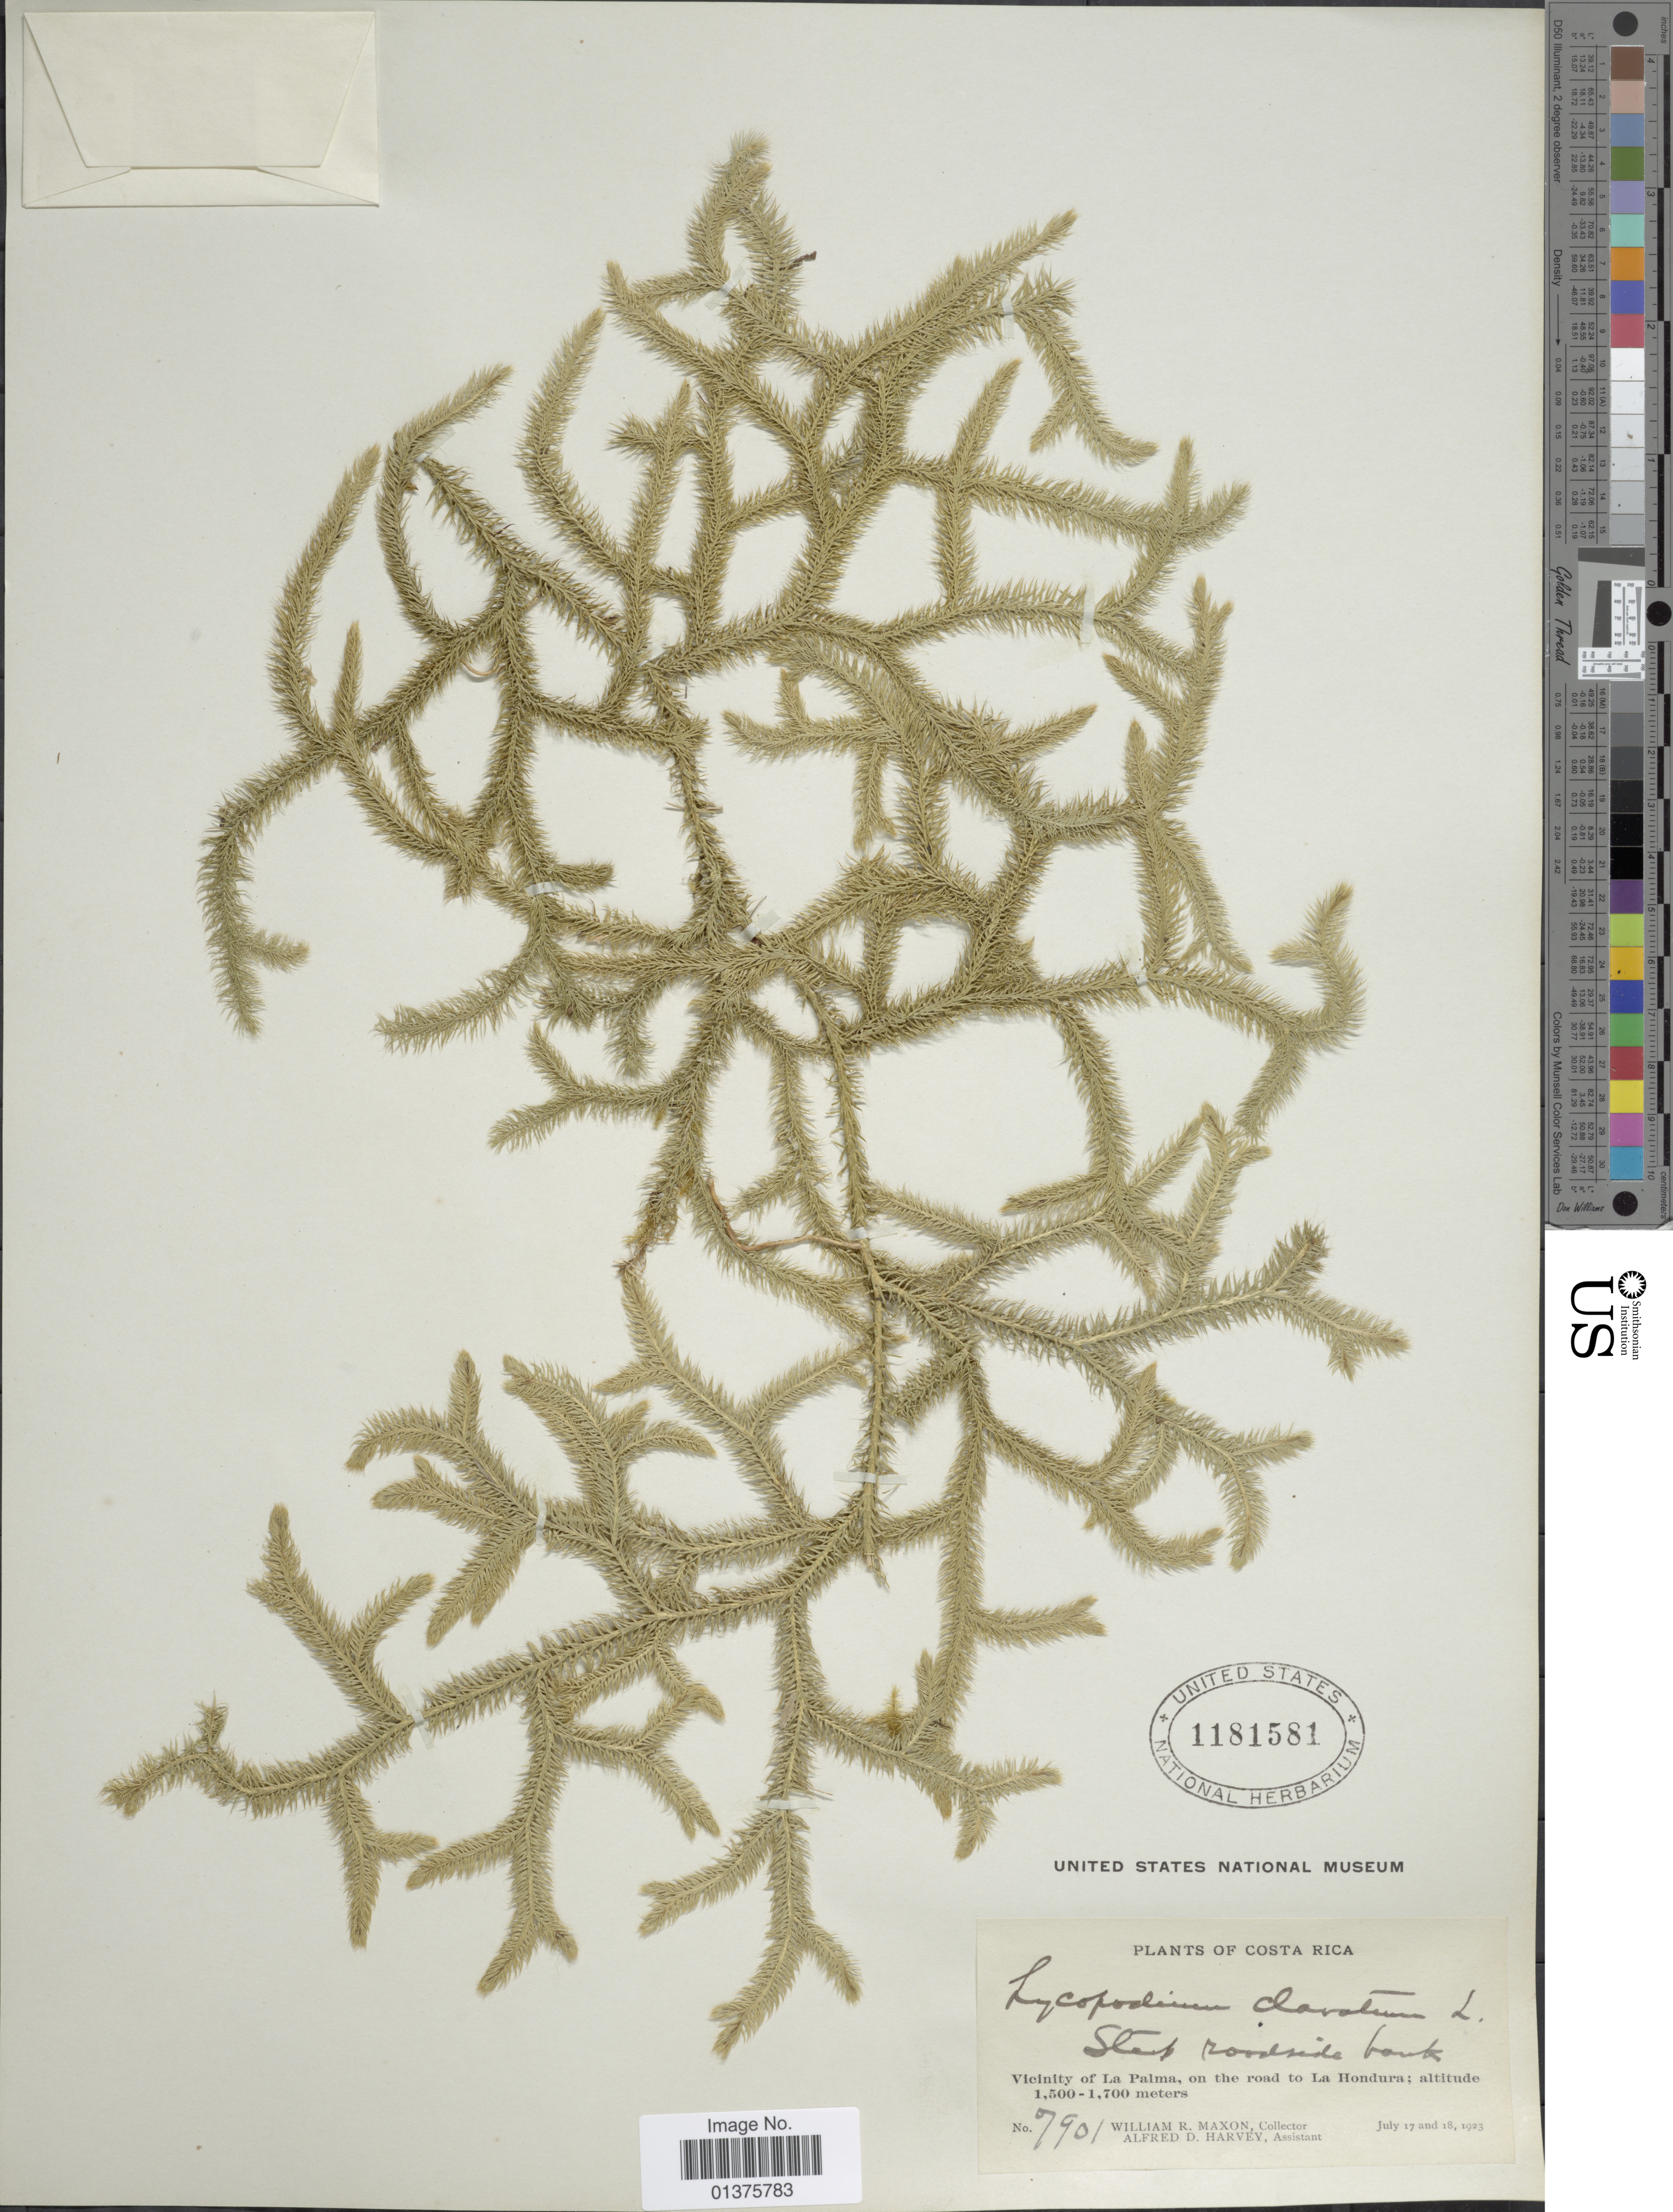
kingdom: Plantae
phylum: Tracheophyta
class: Lycopodiopsida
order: Lycopodiales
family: Lycopodiaceae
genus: Lycopodium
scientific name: Lycopodium clavatum var. aristatum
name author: (Humb. & Bonpl. ex Willd.) Spring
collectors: W. R. Maxon & A. D. Harvey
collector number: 7901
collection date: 1923-07-17/1923-07-18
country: Costa Rica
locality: Vicinity of La Palma, on the road to La Hondura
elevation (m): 1500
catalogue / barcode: US 1181581